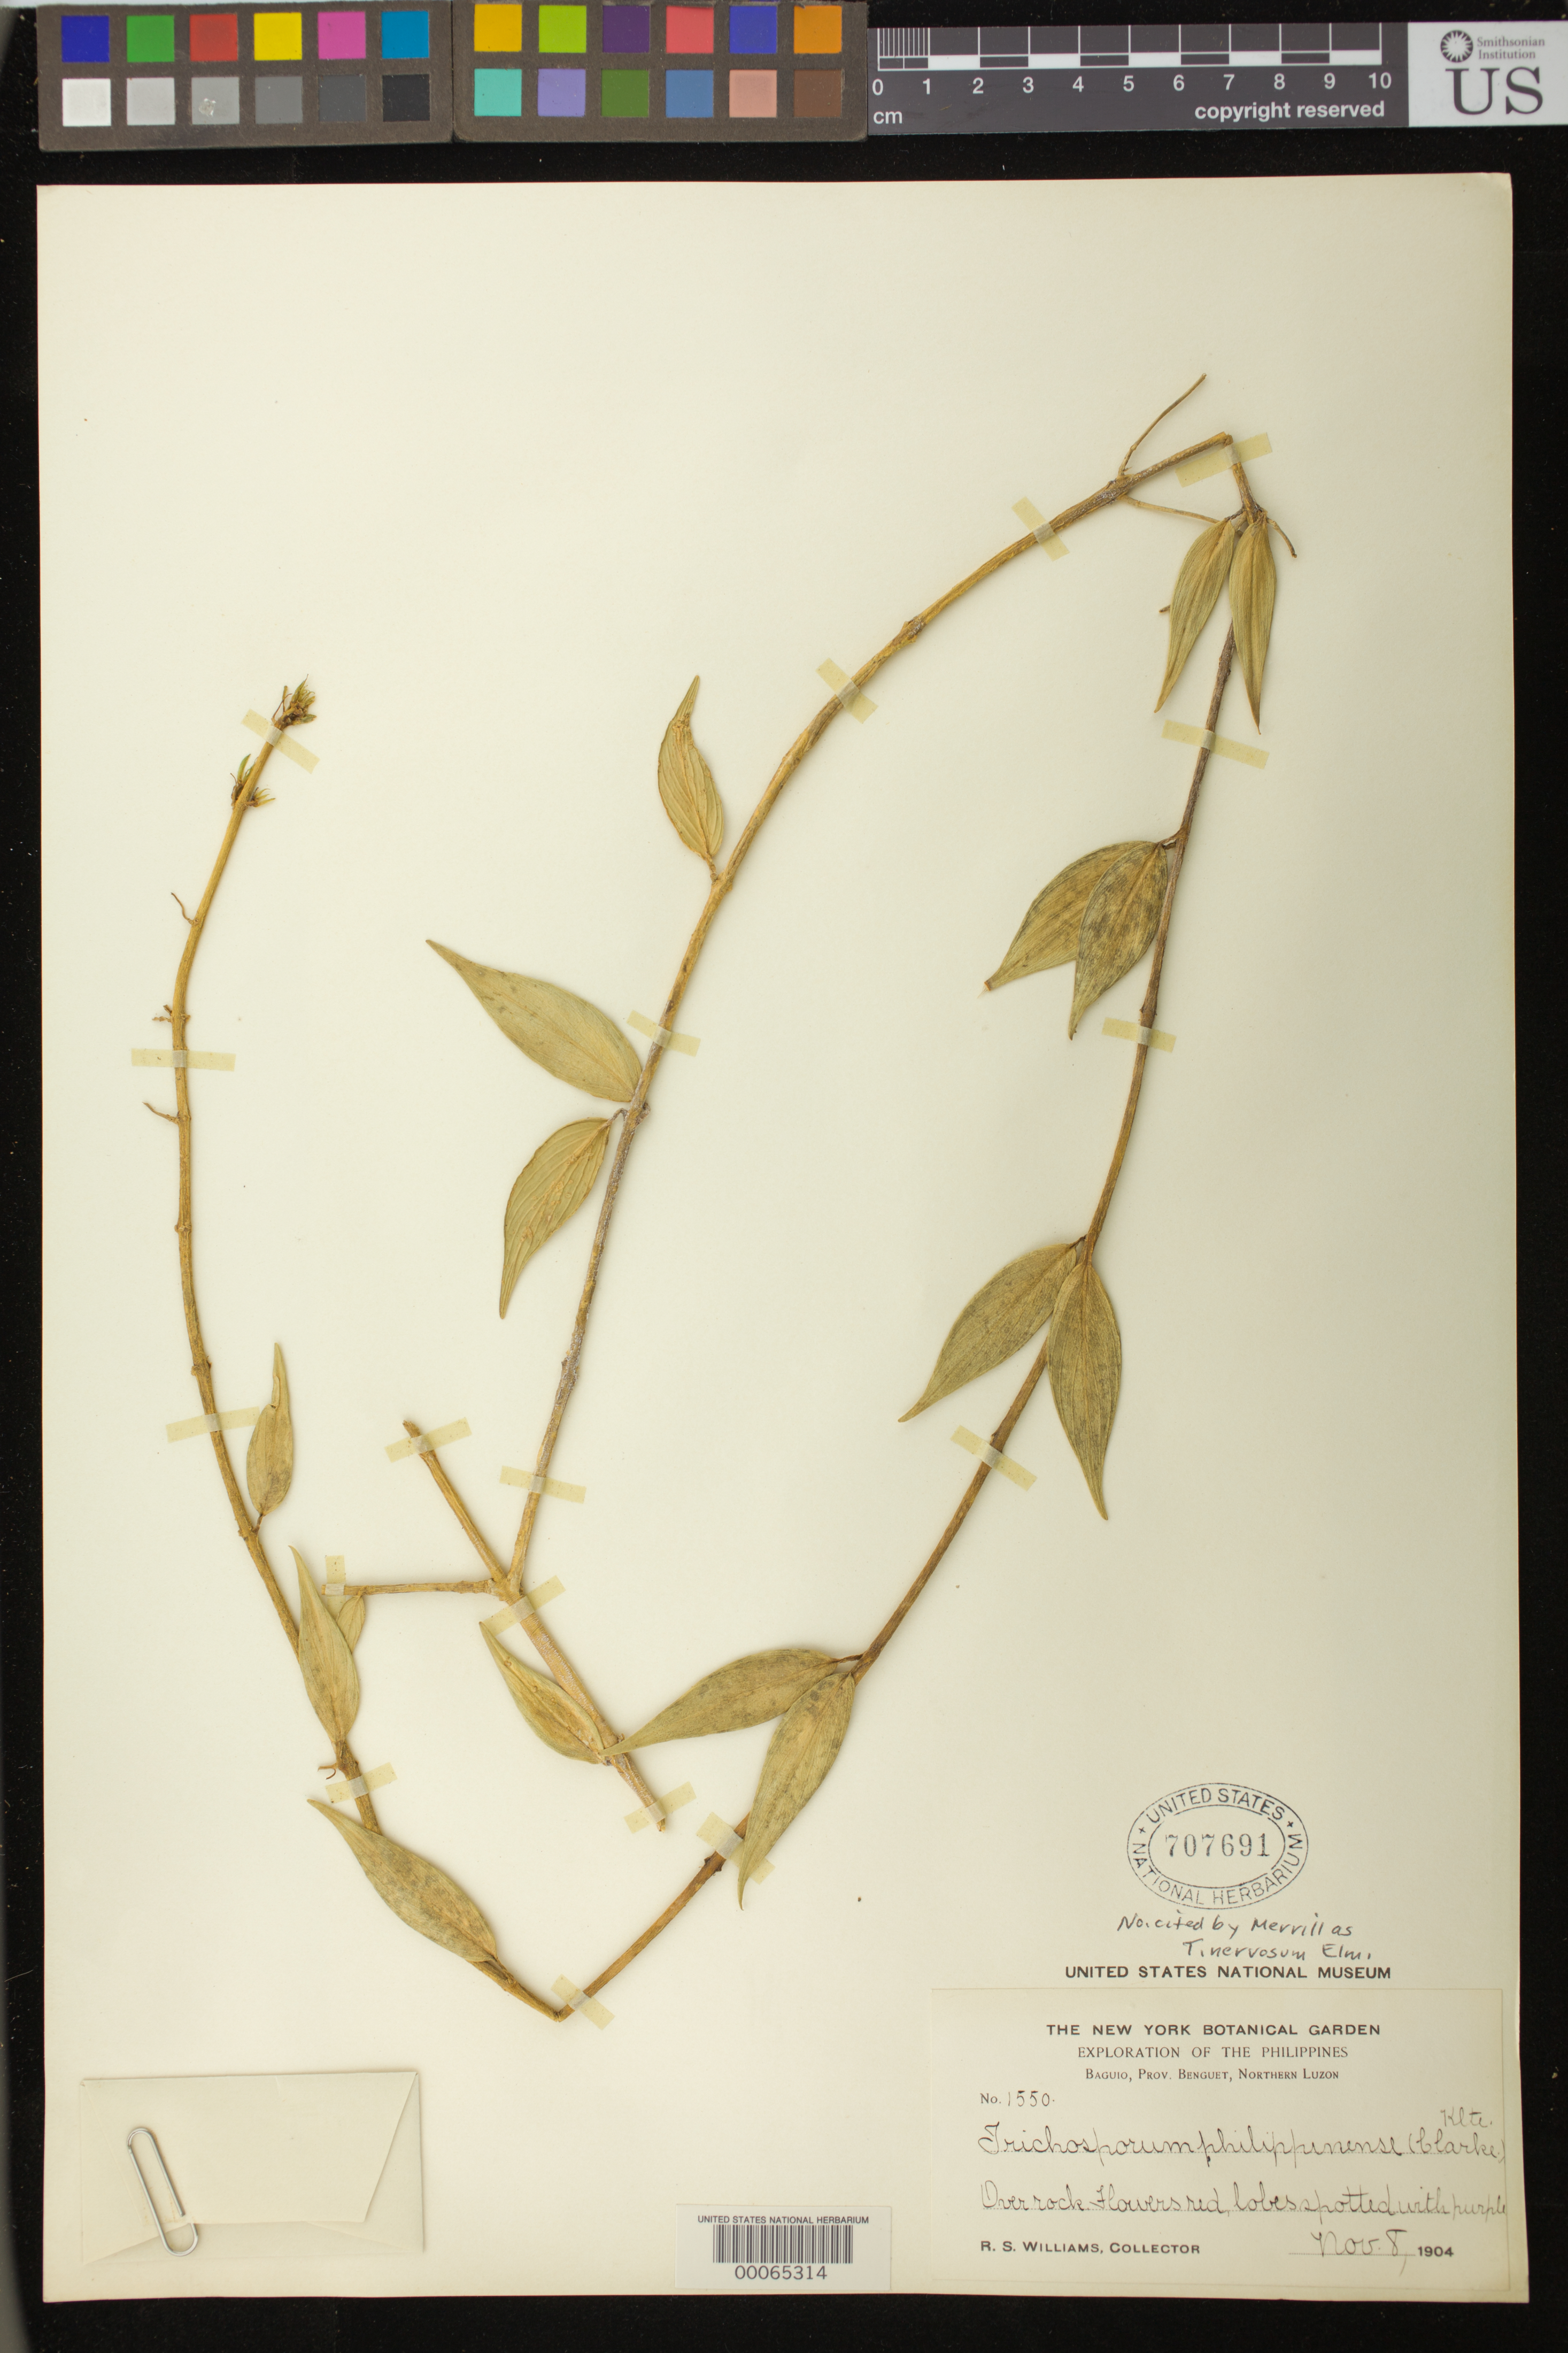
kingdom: Plantae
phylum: Tracheophyta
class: Magnoliopsida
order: Lamiales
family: Gesneriaceae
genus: Trichosporum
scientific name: Trichosporum philippinense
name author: (C.B. Clarke) Kuntze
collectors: R. S. Williams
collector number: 1550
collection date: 1904-11-08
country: Philippines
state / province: Bicol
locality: Baguio, Prov. Benguet, Northern Luzon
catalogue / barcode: US 707691